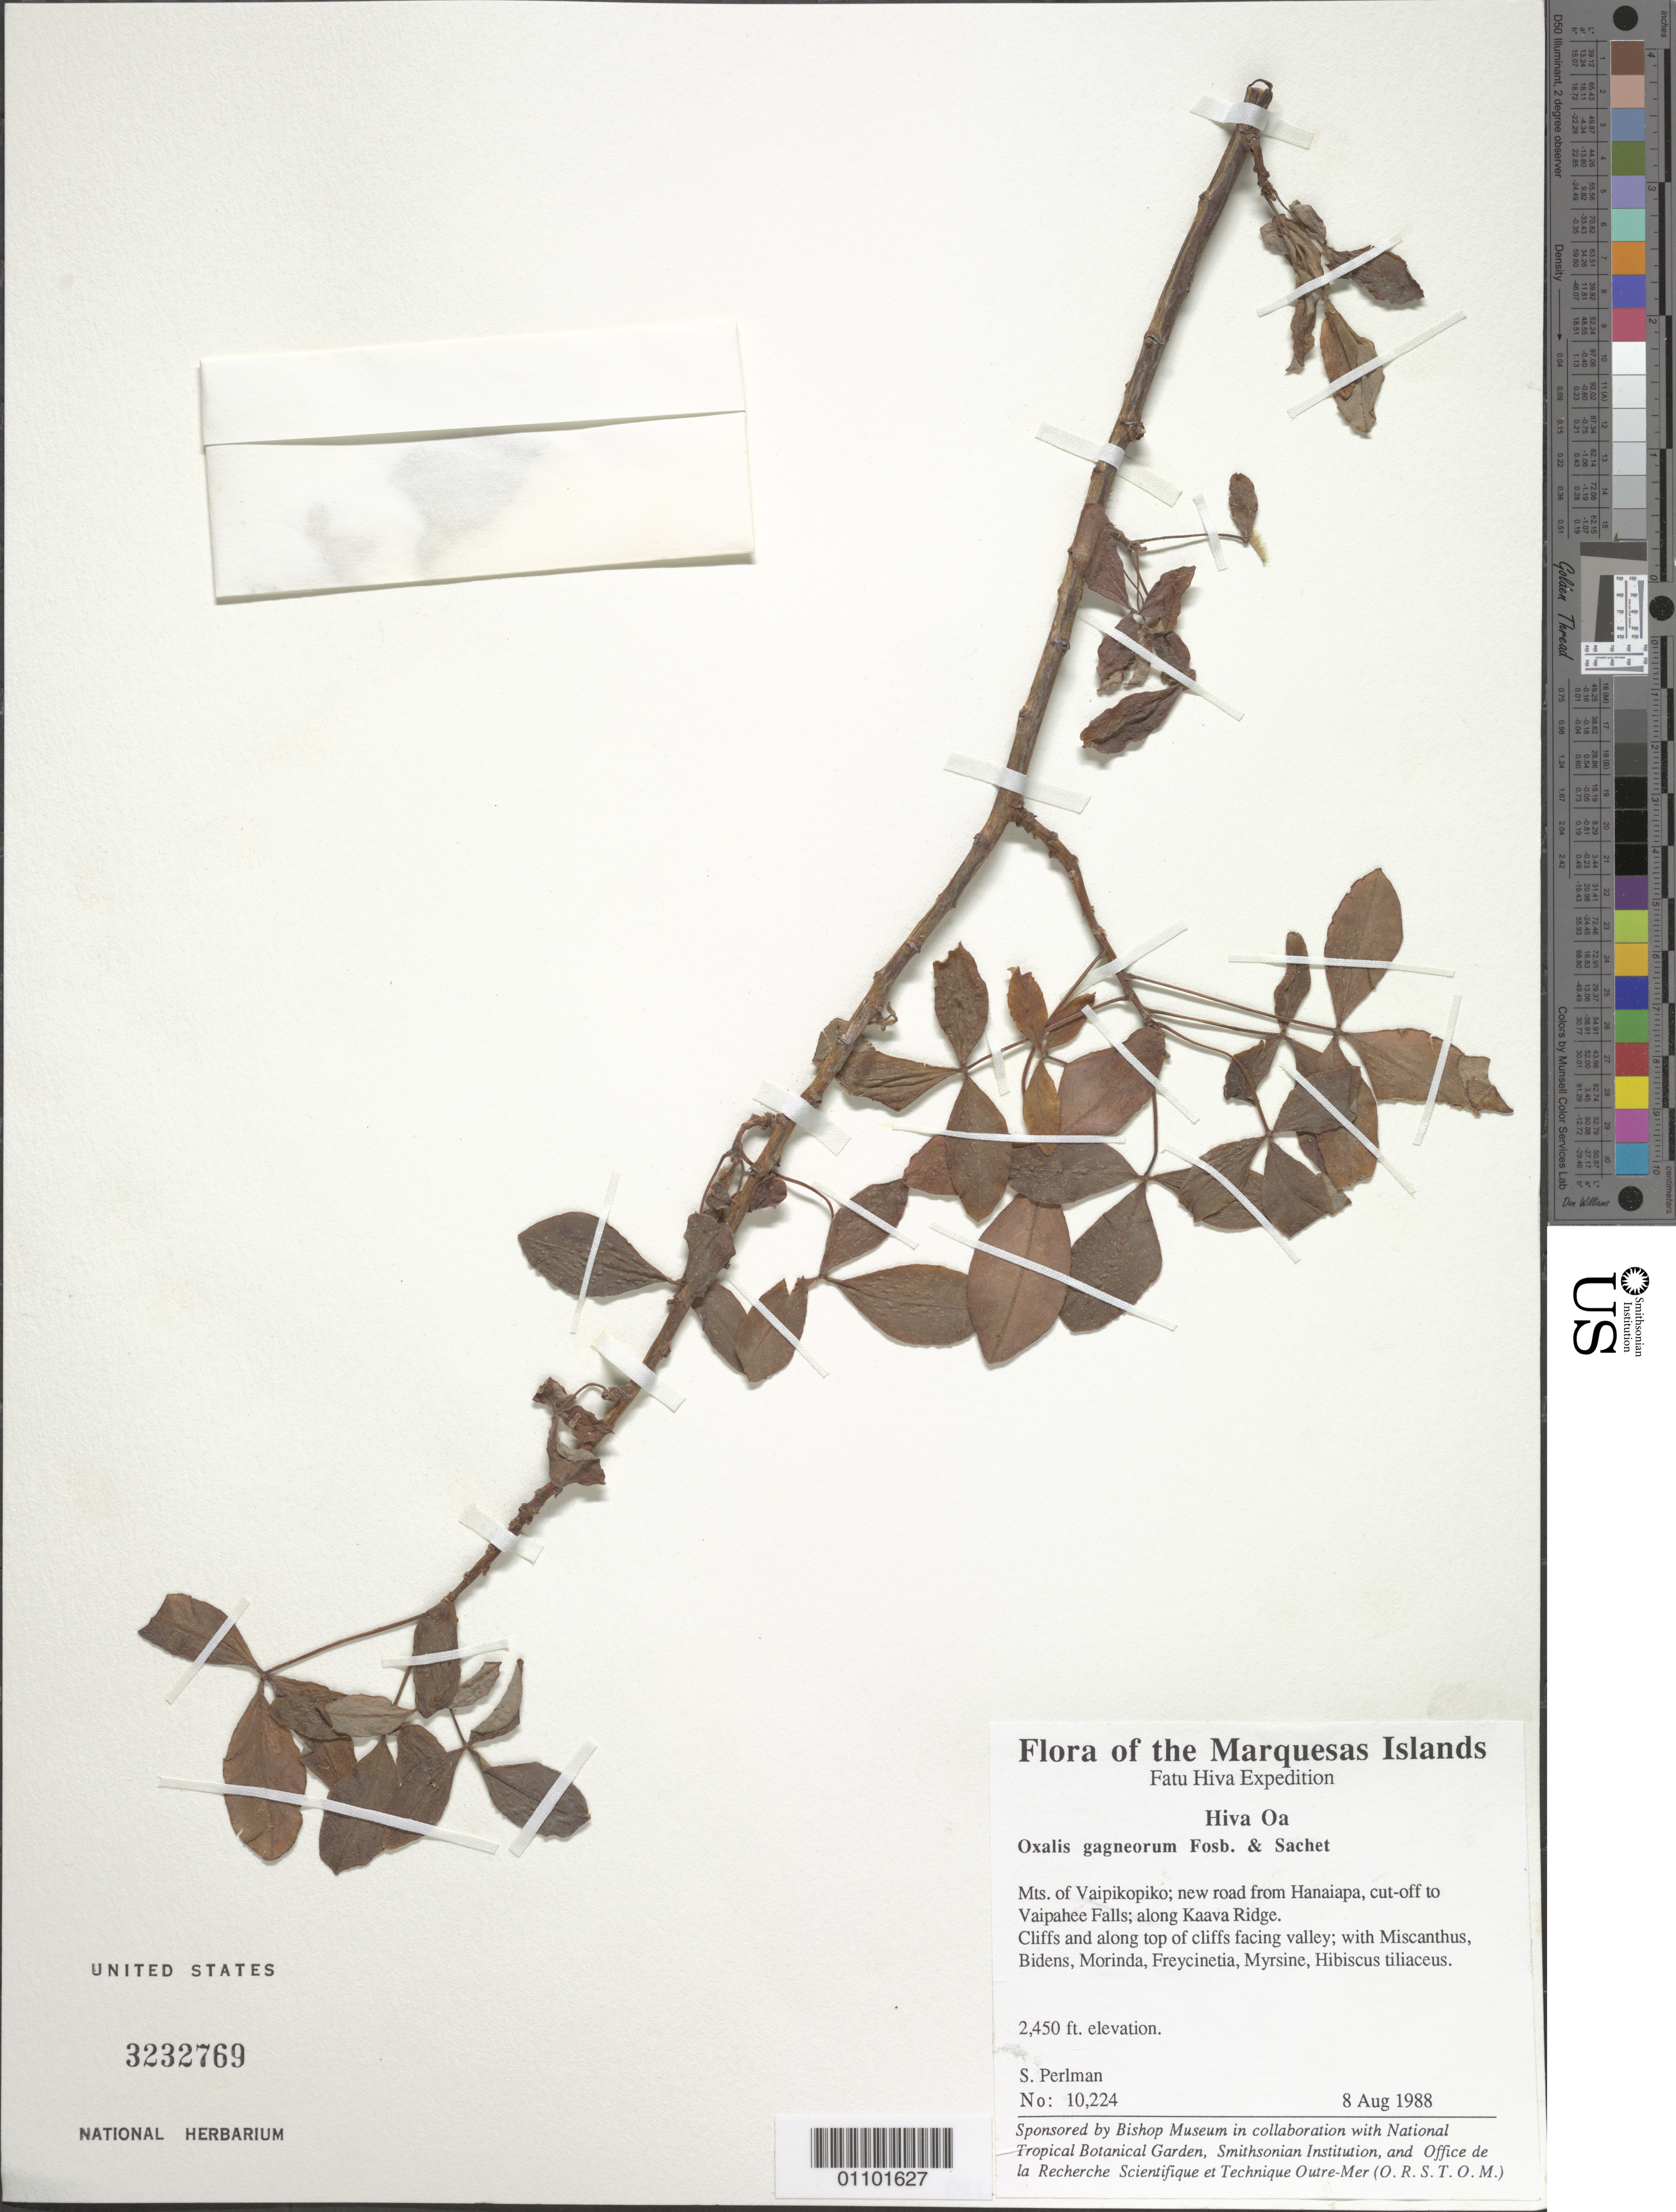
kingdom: Plantae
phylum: Tracheophyta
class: Magnoliopsida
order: Oxalidales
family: Oxalidaceae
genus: Oxalis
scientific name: Oxalis gagneorum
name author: Fosberg & Sachet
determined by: Wagner, W. L., (BOT), Smithsonian Institution - National Museum of Natural History (UNITED STATES)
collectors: S. P. Perlman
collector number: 10224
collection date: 1988-08-08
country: French Polynesia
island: Hiva Oa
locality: Mts. of Vaipikopiko, new road from Hanaiapa, cut-off to Vaipahee Falls, along Kaava Ridge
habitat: Cliffs and along top of cliffs facing valley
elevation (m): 747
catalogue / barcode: US 3232769